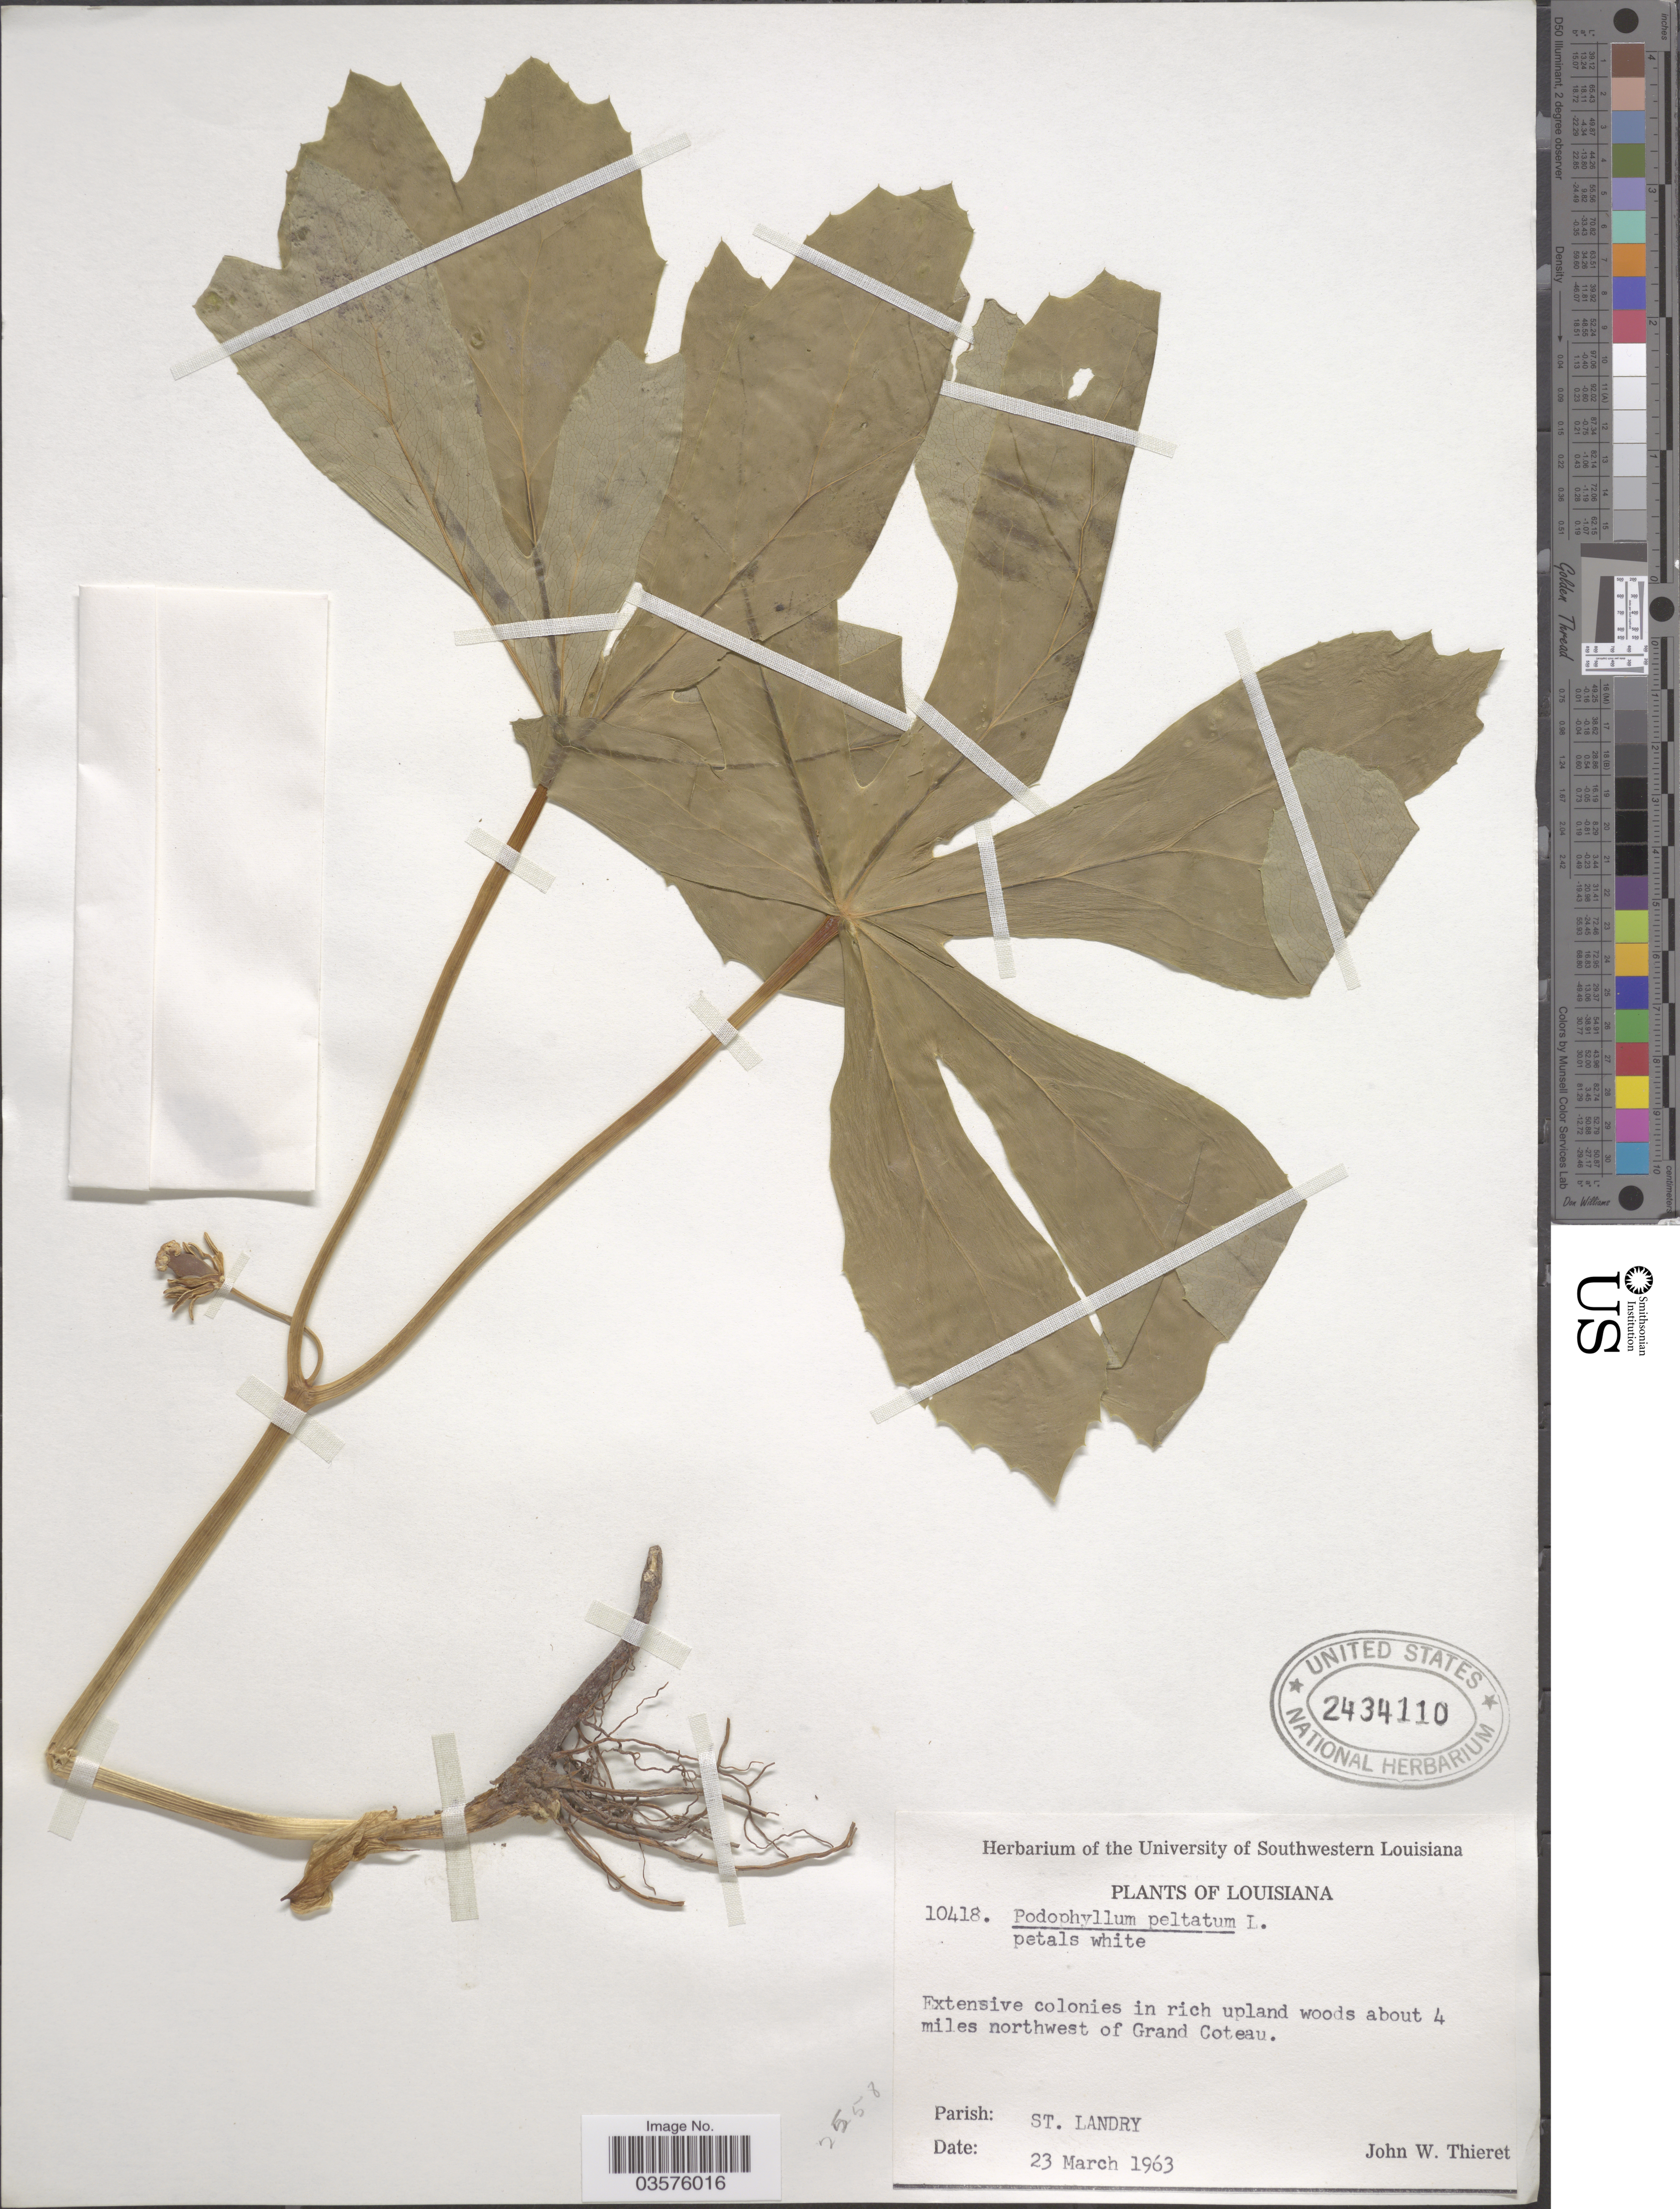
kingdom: Plantae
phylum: Tracheophyta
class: Magnoliopsida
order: Ranunculales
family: Berberidaceae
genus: Podophyllum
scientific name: Podophyllum peltatum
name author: L.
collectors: J. W. Thieret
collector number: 10418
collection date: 1963-03-23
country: United States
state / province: Louisiana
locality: About 4 miles northwest of Grand Coteau. Parish: St. Landry.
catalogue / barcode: US 2434110